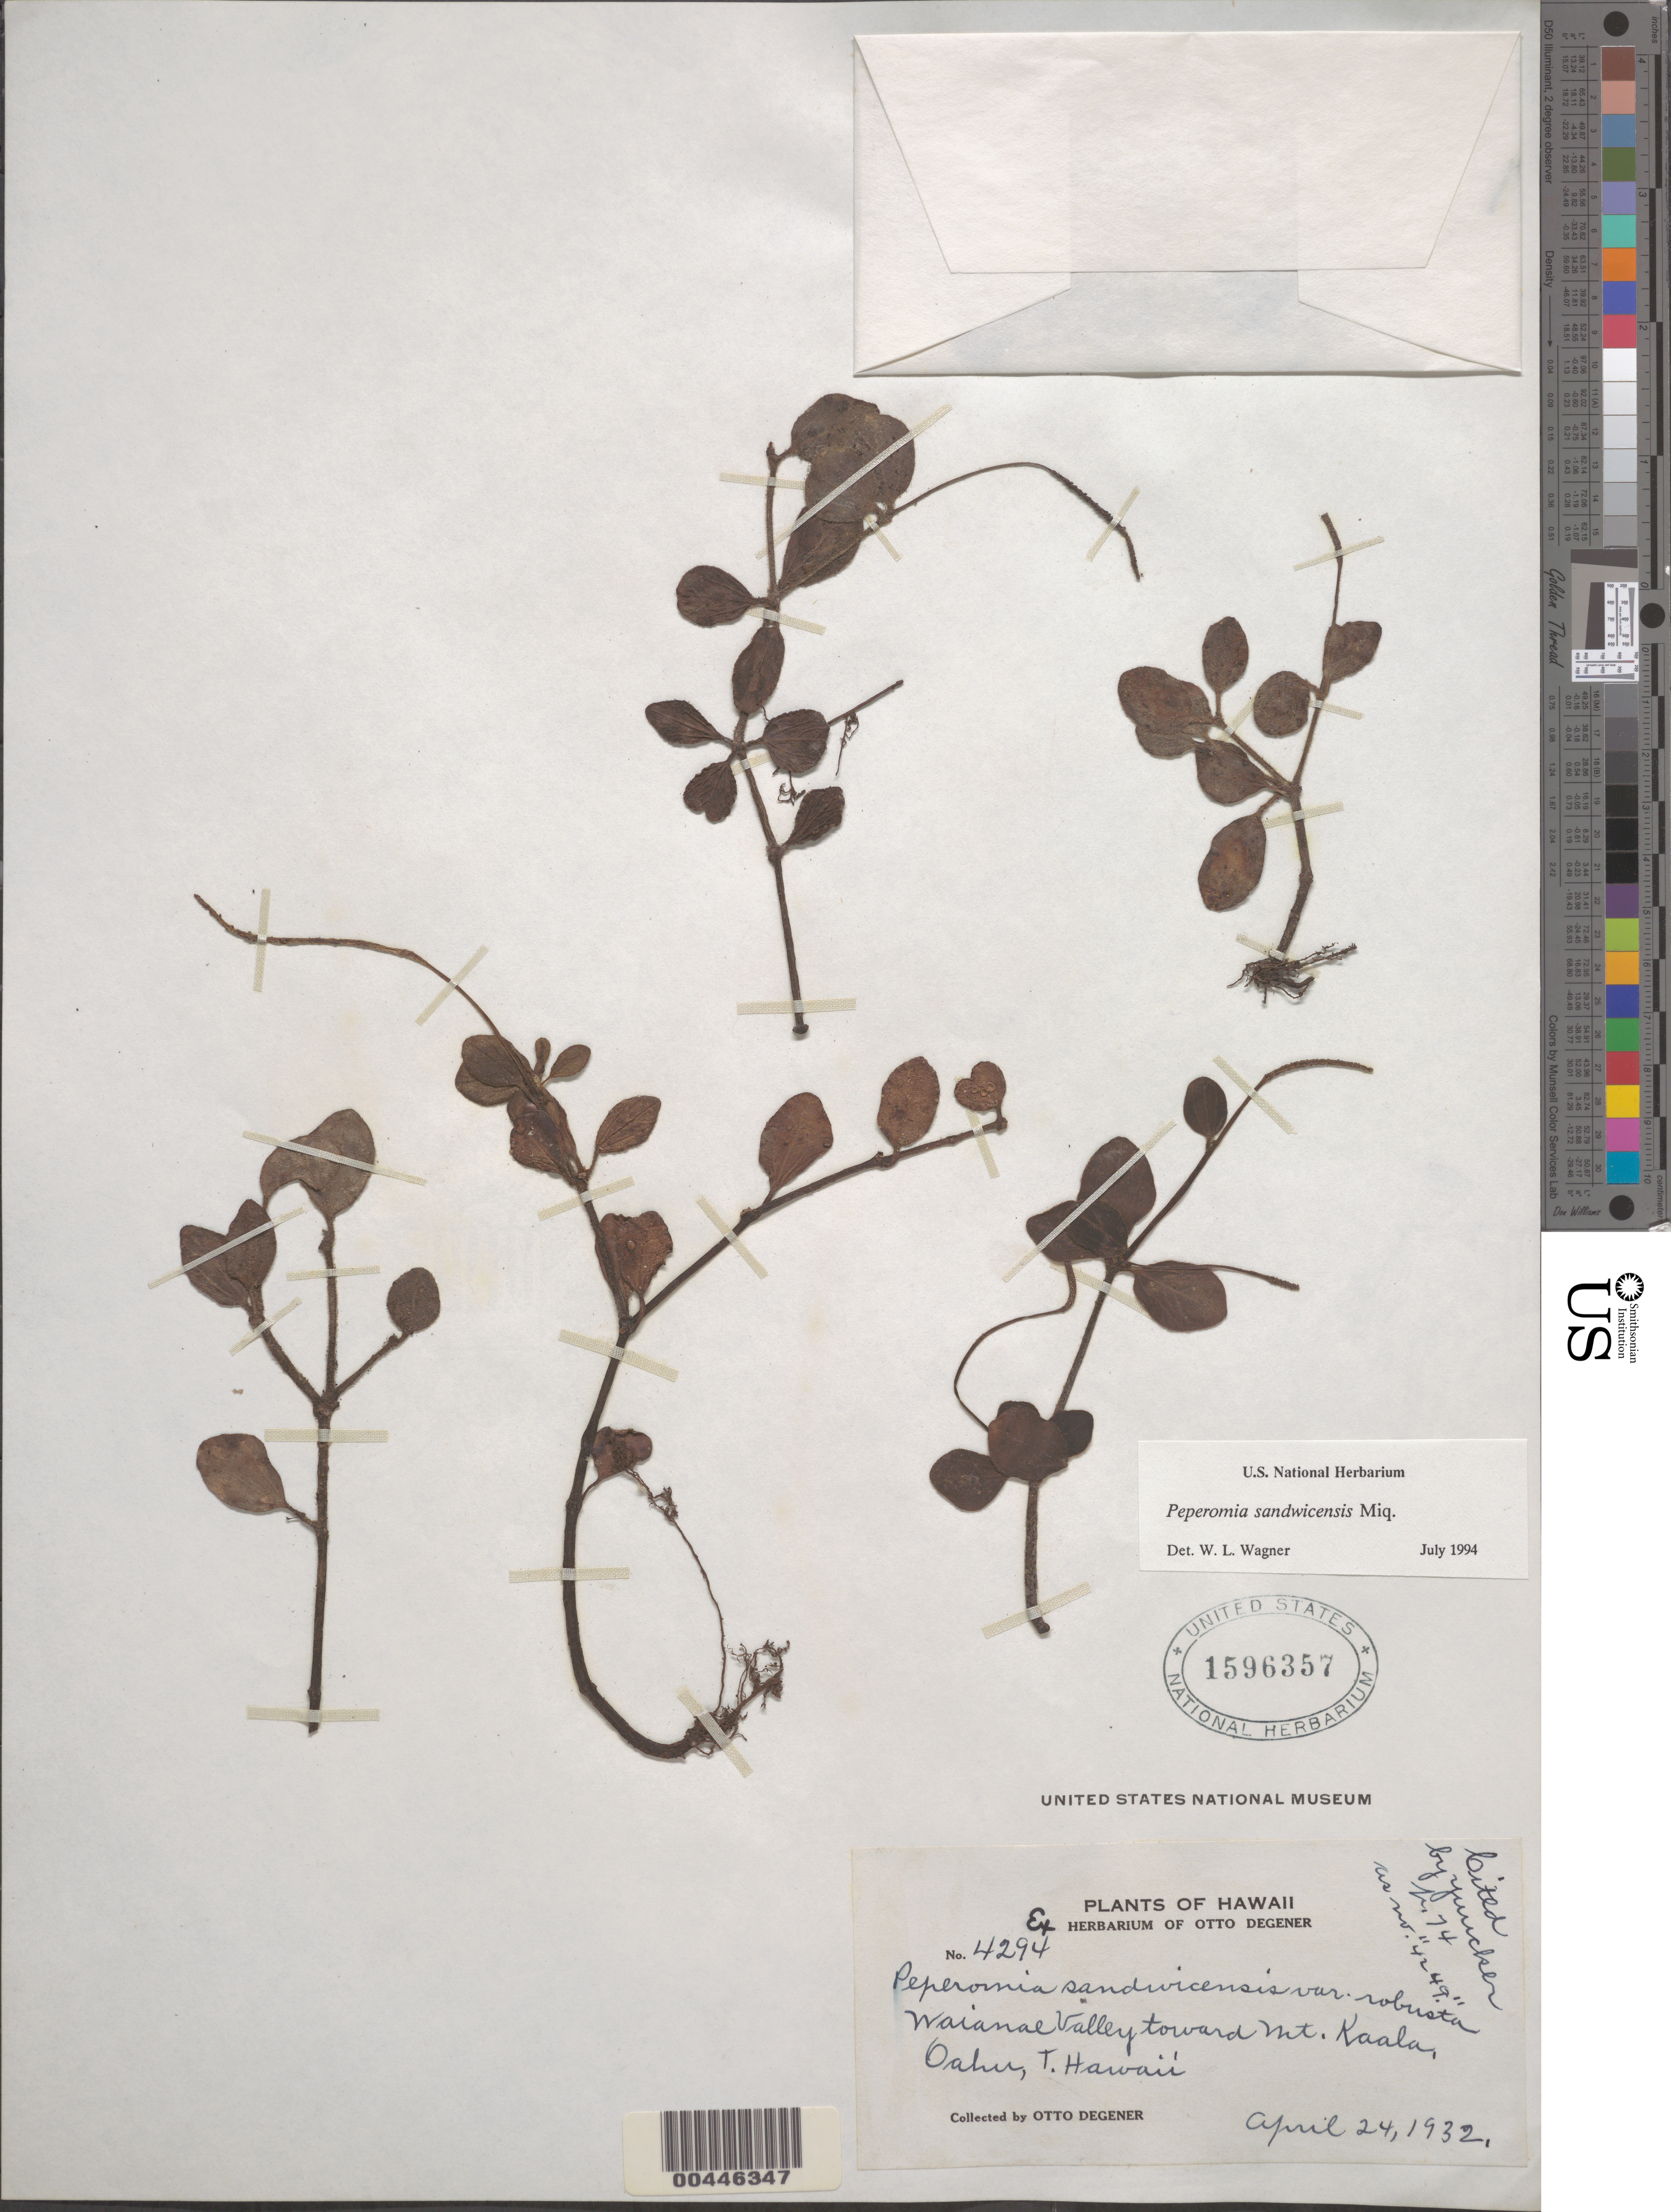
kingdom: Plantae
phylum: Tracheophyta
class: Magnoliopsida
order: Piperales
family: Piperaceae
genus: Peperomia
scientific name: Peperomia sandwicensis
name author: Miq.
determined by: Wagner, W. L., (BOT), Smithsonian Institution - National Museum of Natural History (UNITED STATES)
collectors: O. Degener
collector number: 4294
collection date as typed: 24 Apr 1932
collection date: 1932-04-24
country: United States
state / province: Hawaii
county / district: Honolulu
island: Oahu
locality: Waianae Valley toward Mt Kaala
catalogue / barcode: US 1596357